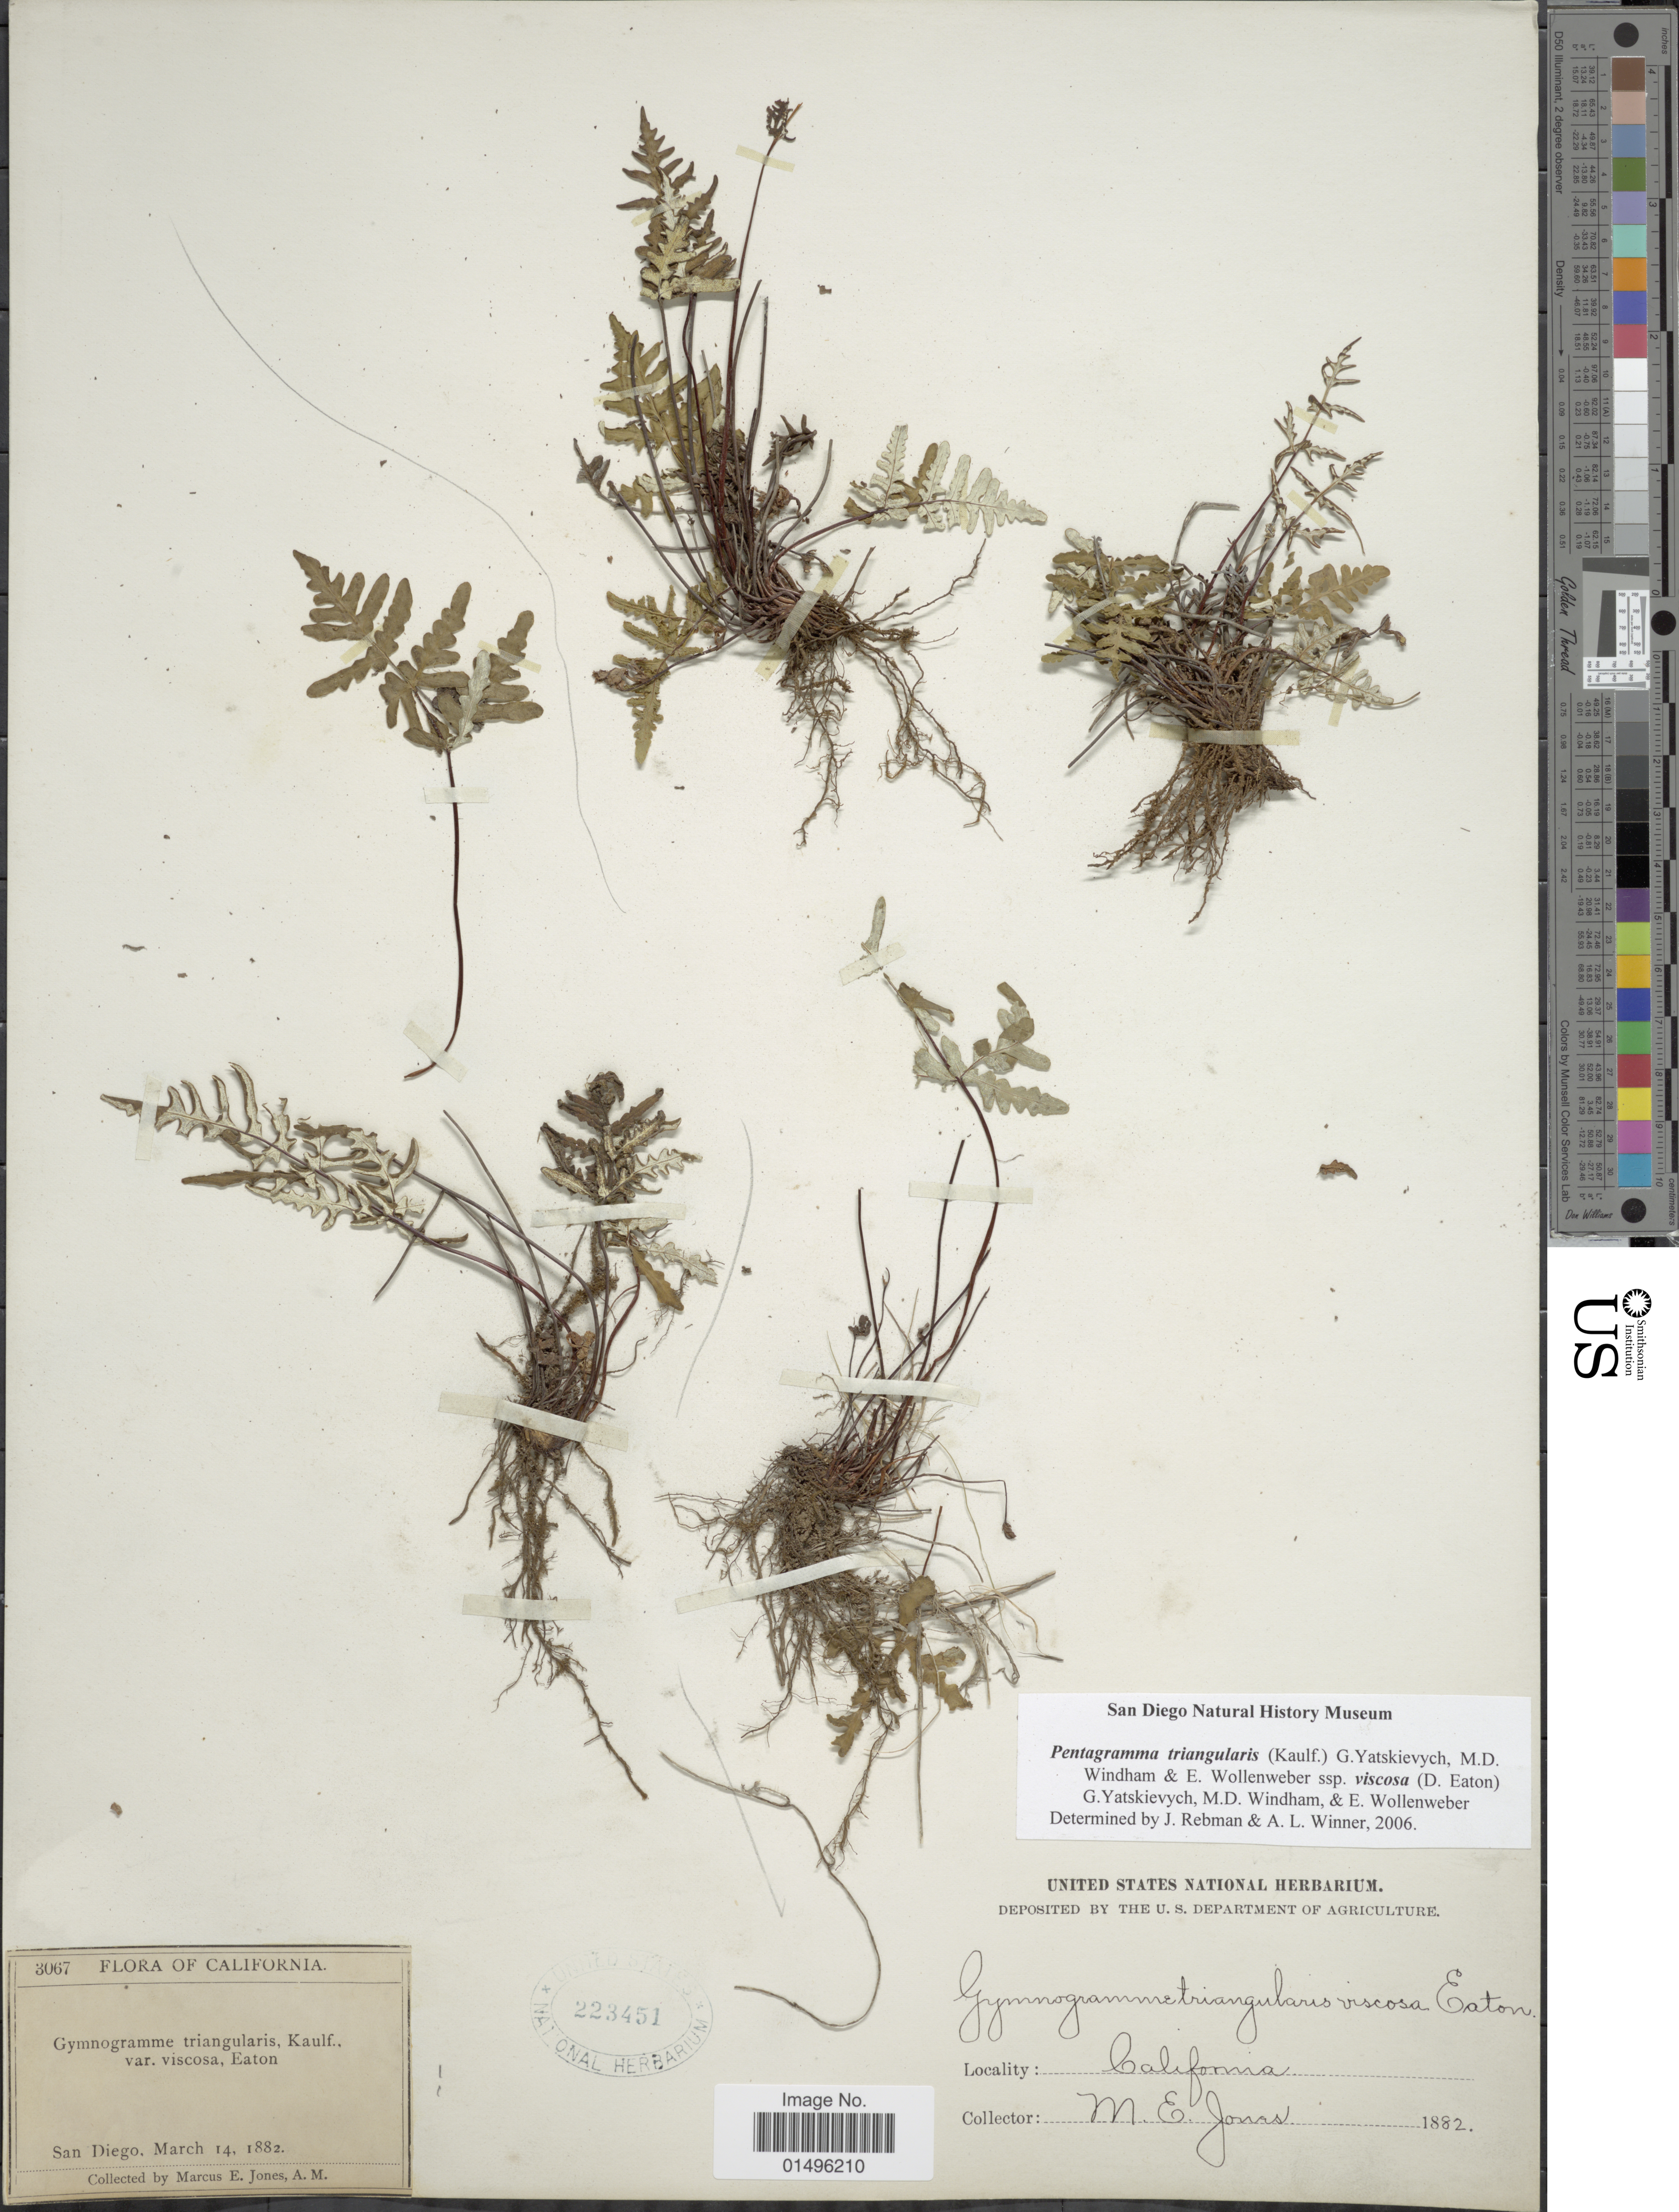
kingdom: Plantae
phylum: Tracheophyta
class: Polypodiopsida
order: Polypodiales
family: Pteridaceae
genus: Pentagramma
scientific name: Pentagramma viscosa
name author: (Nutt. ex D.C. Eaton) Schuettp. & Windham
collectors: M. E. Jones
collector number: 3067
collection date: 1882-03-14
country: United States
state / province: California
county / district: San Diego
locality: California, San Diego.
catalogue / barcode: US 223451